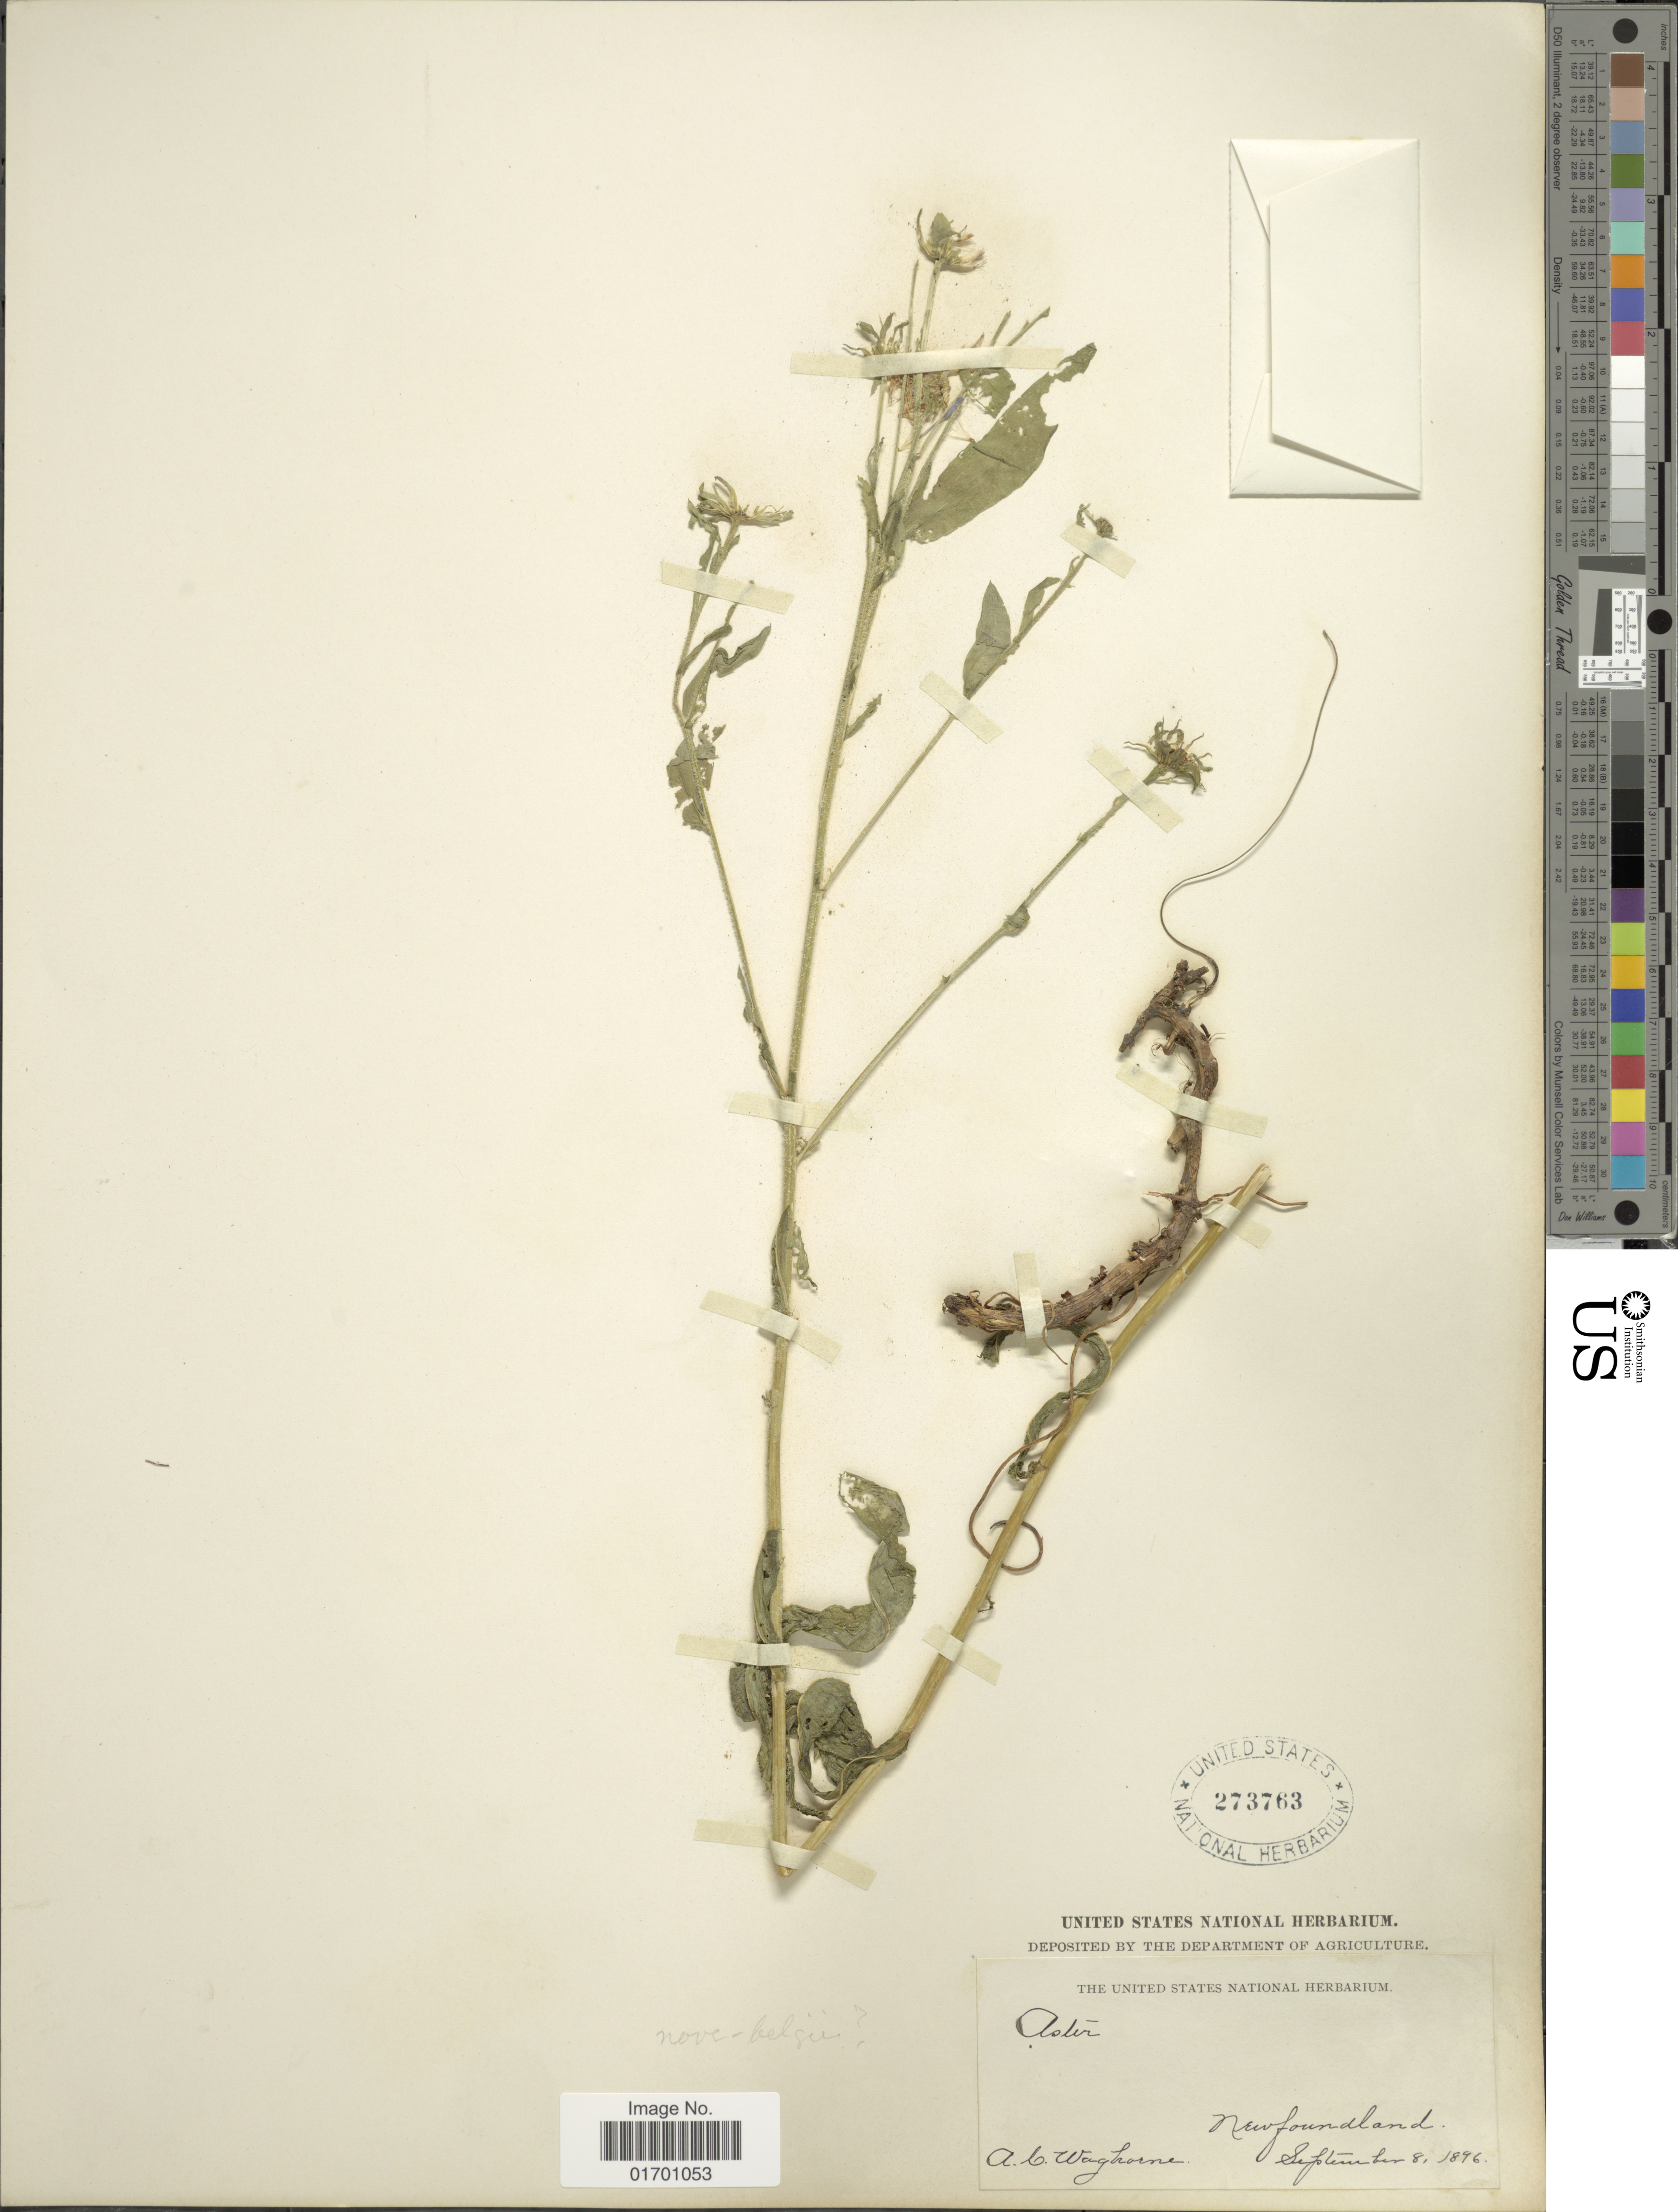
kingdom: Plantae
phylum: Tracheophyta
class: Magnoliopsida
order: Asterales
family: Asteraceae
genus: Symphyotrichum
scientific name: Symphyotrichum novi-belgii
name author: (L.) G.L. Nesom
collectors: A. Waghorne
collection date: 1896-09-08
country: Canada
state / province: Newfoundland and Labrador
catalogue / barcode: US 273763